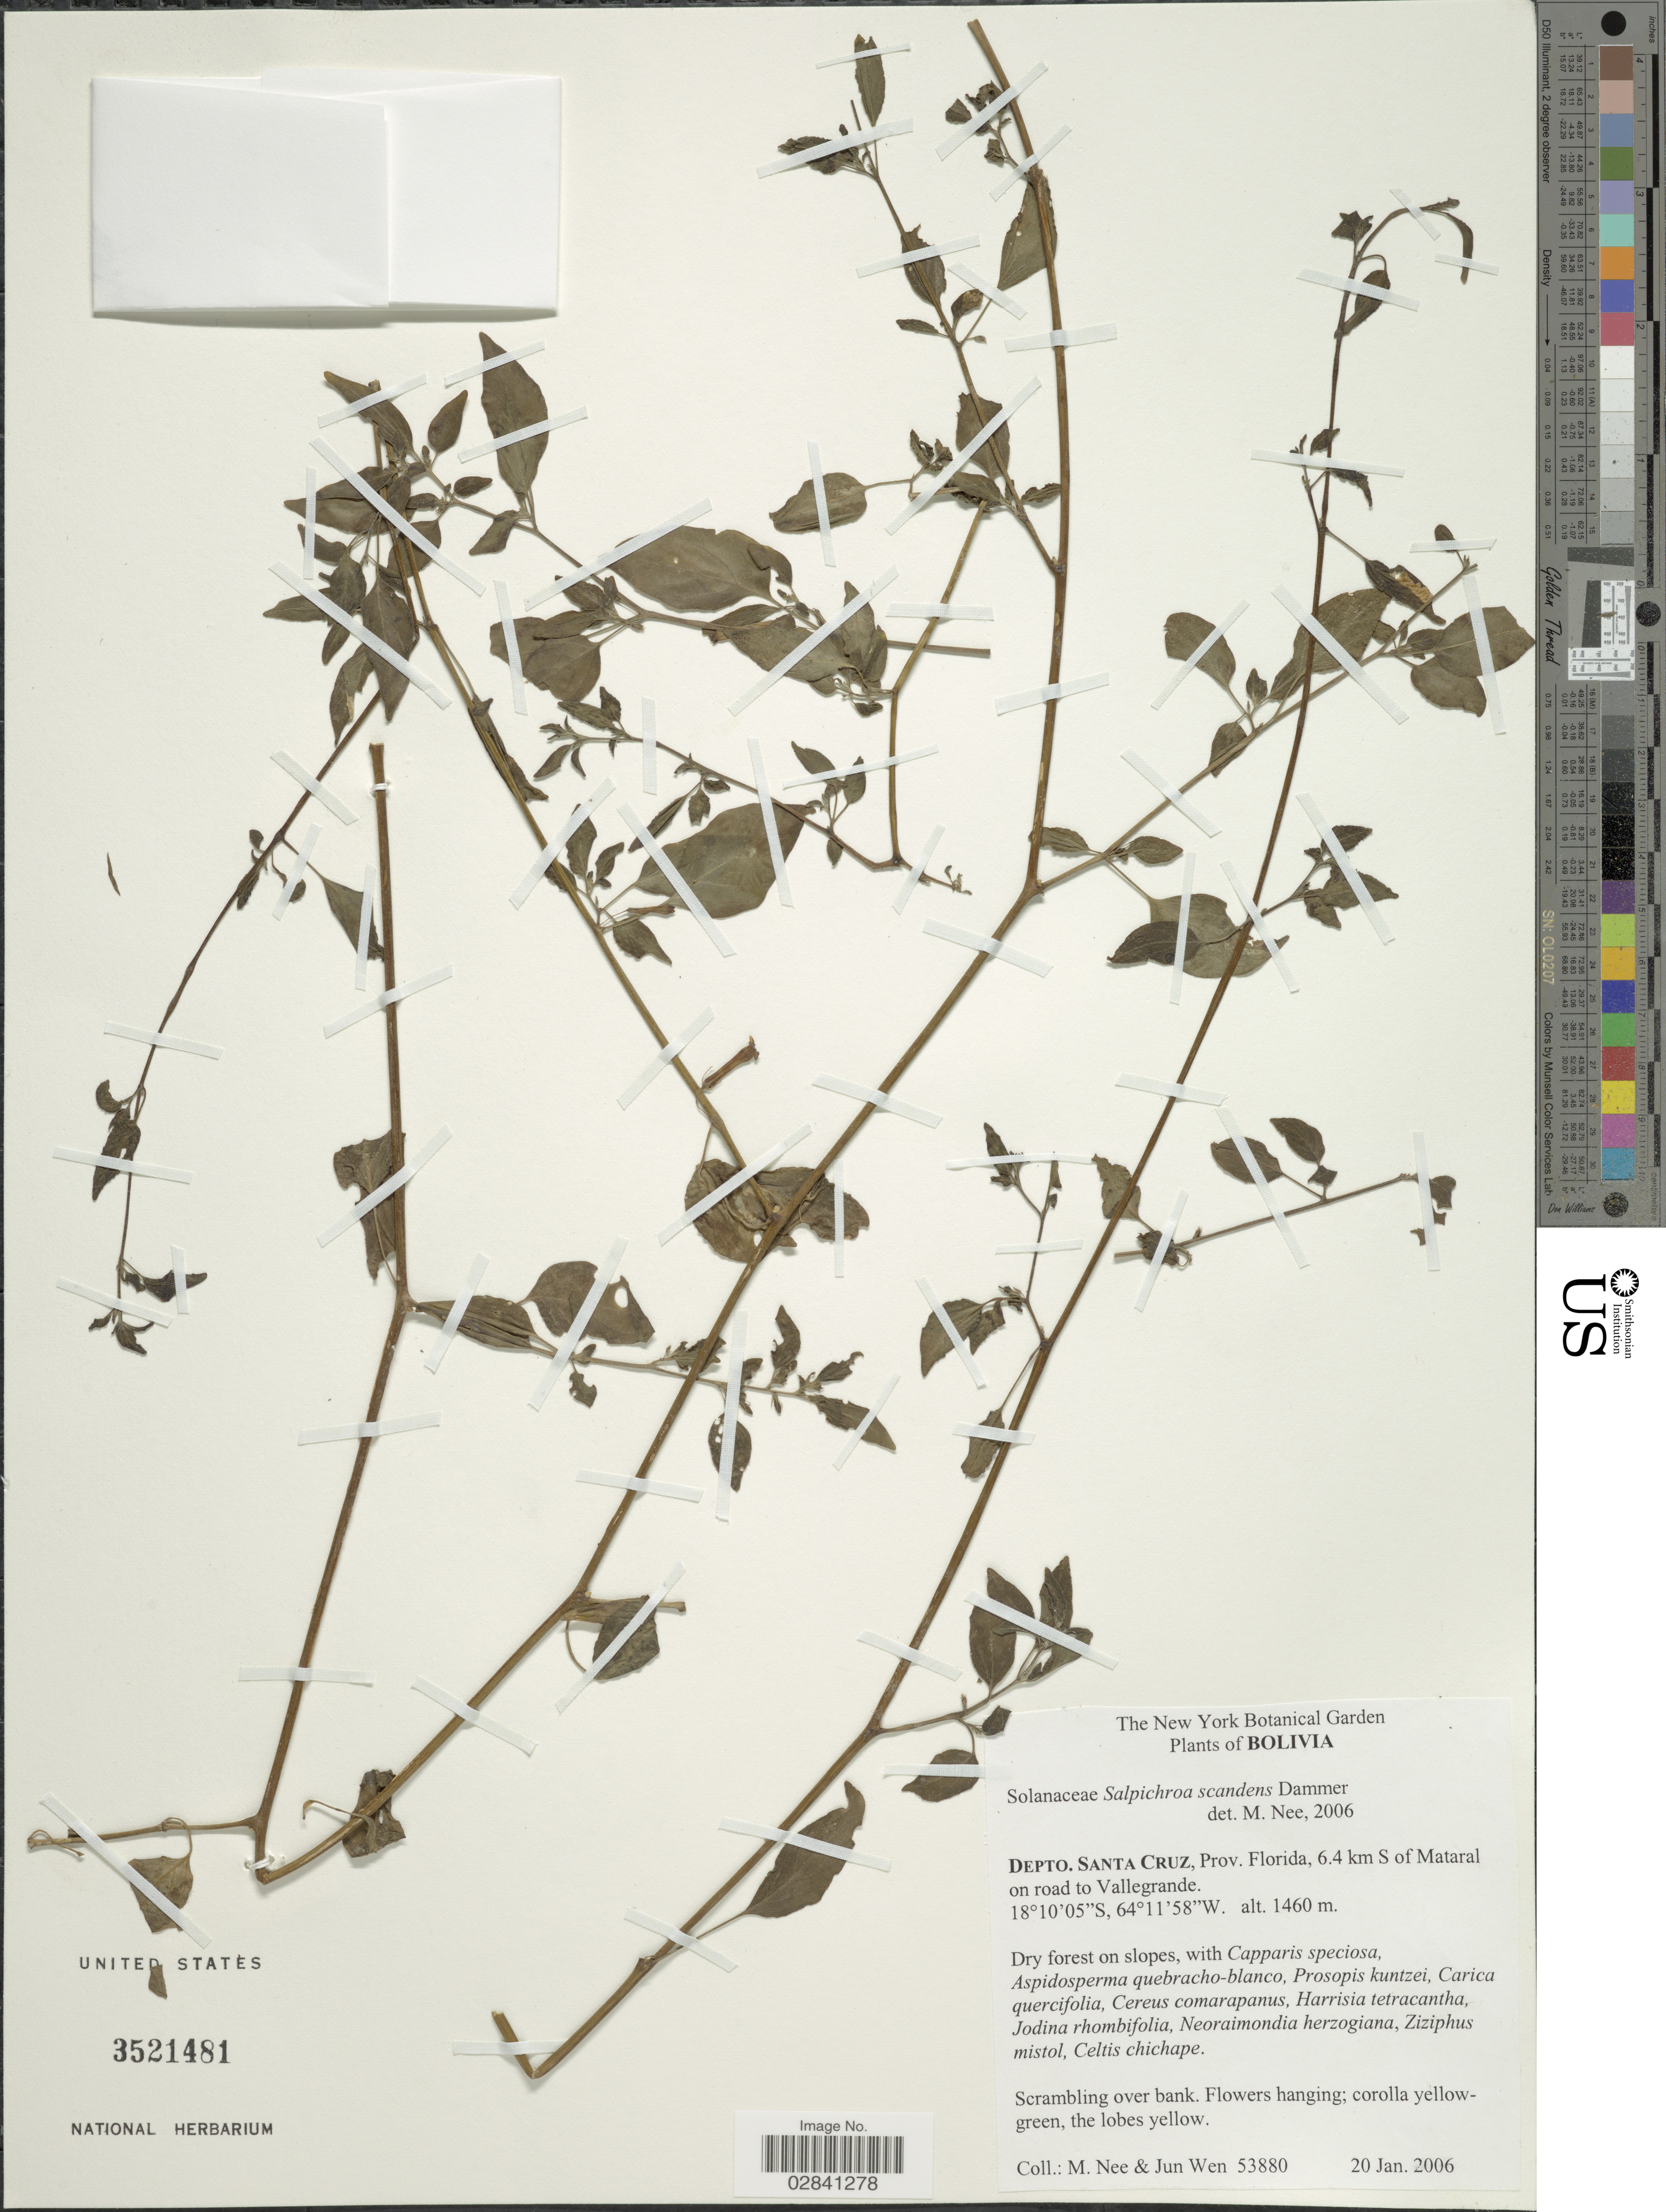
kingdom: Plantae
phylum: Tracheophyta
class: Magnoliopsida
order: Solanales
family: Solanaceae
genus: Salpichroa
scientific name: Salpichroa scandens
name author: Dammer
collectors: M. Nee & J. Wen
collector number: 53880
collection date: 2006-01-20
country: Bolivia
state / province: Santa Cruz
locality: Depto. Santa Cruz, Prov. Florida, 6.4 km S of Mataral on road to Vallegrande.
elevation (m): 1460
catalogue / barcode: US 3521481